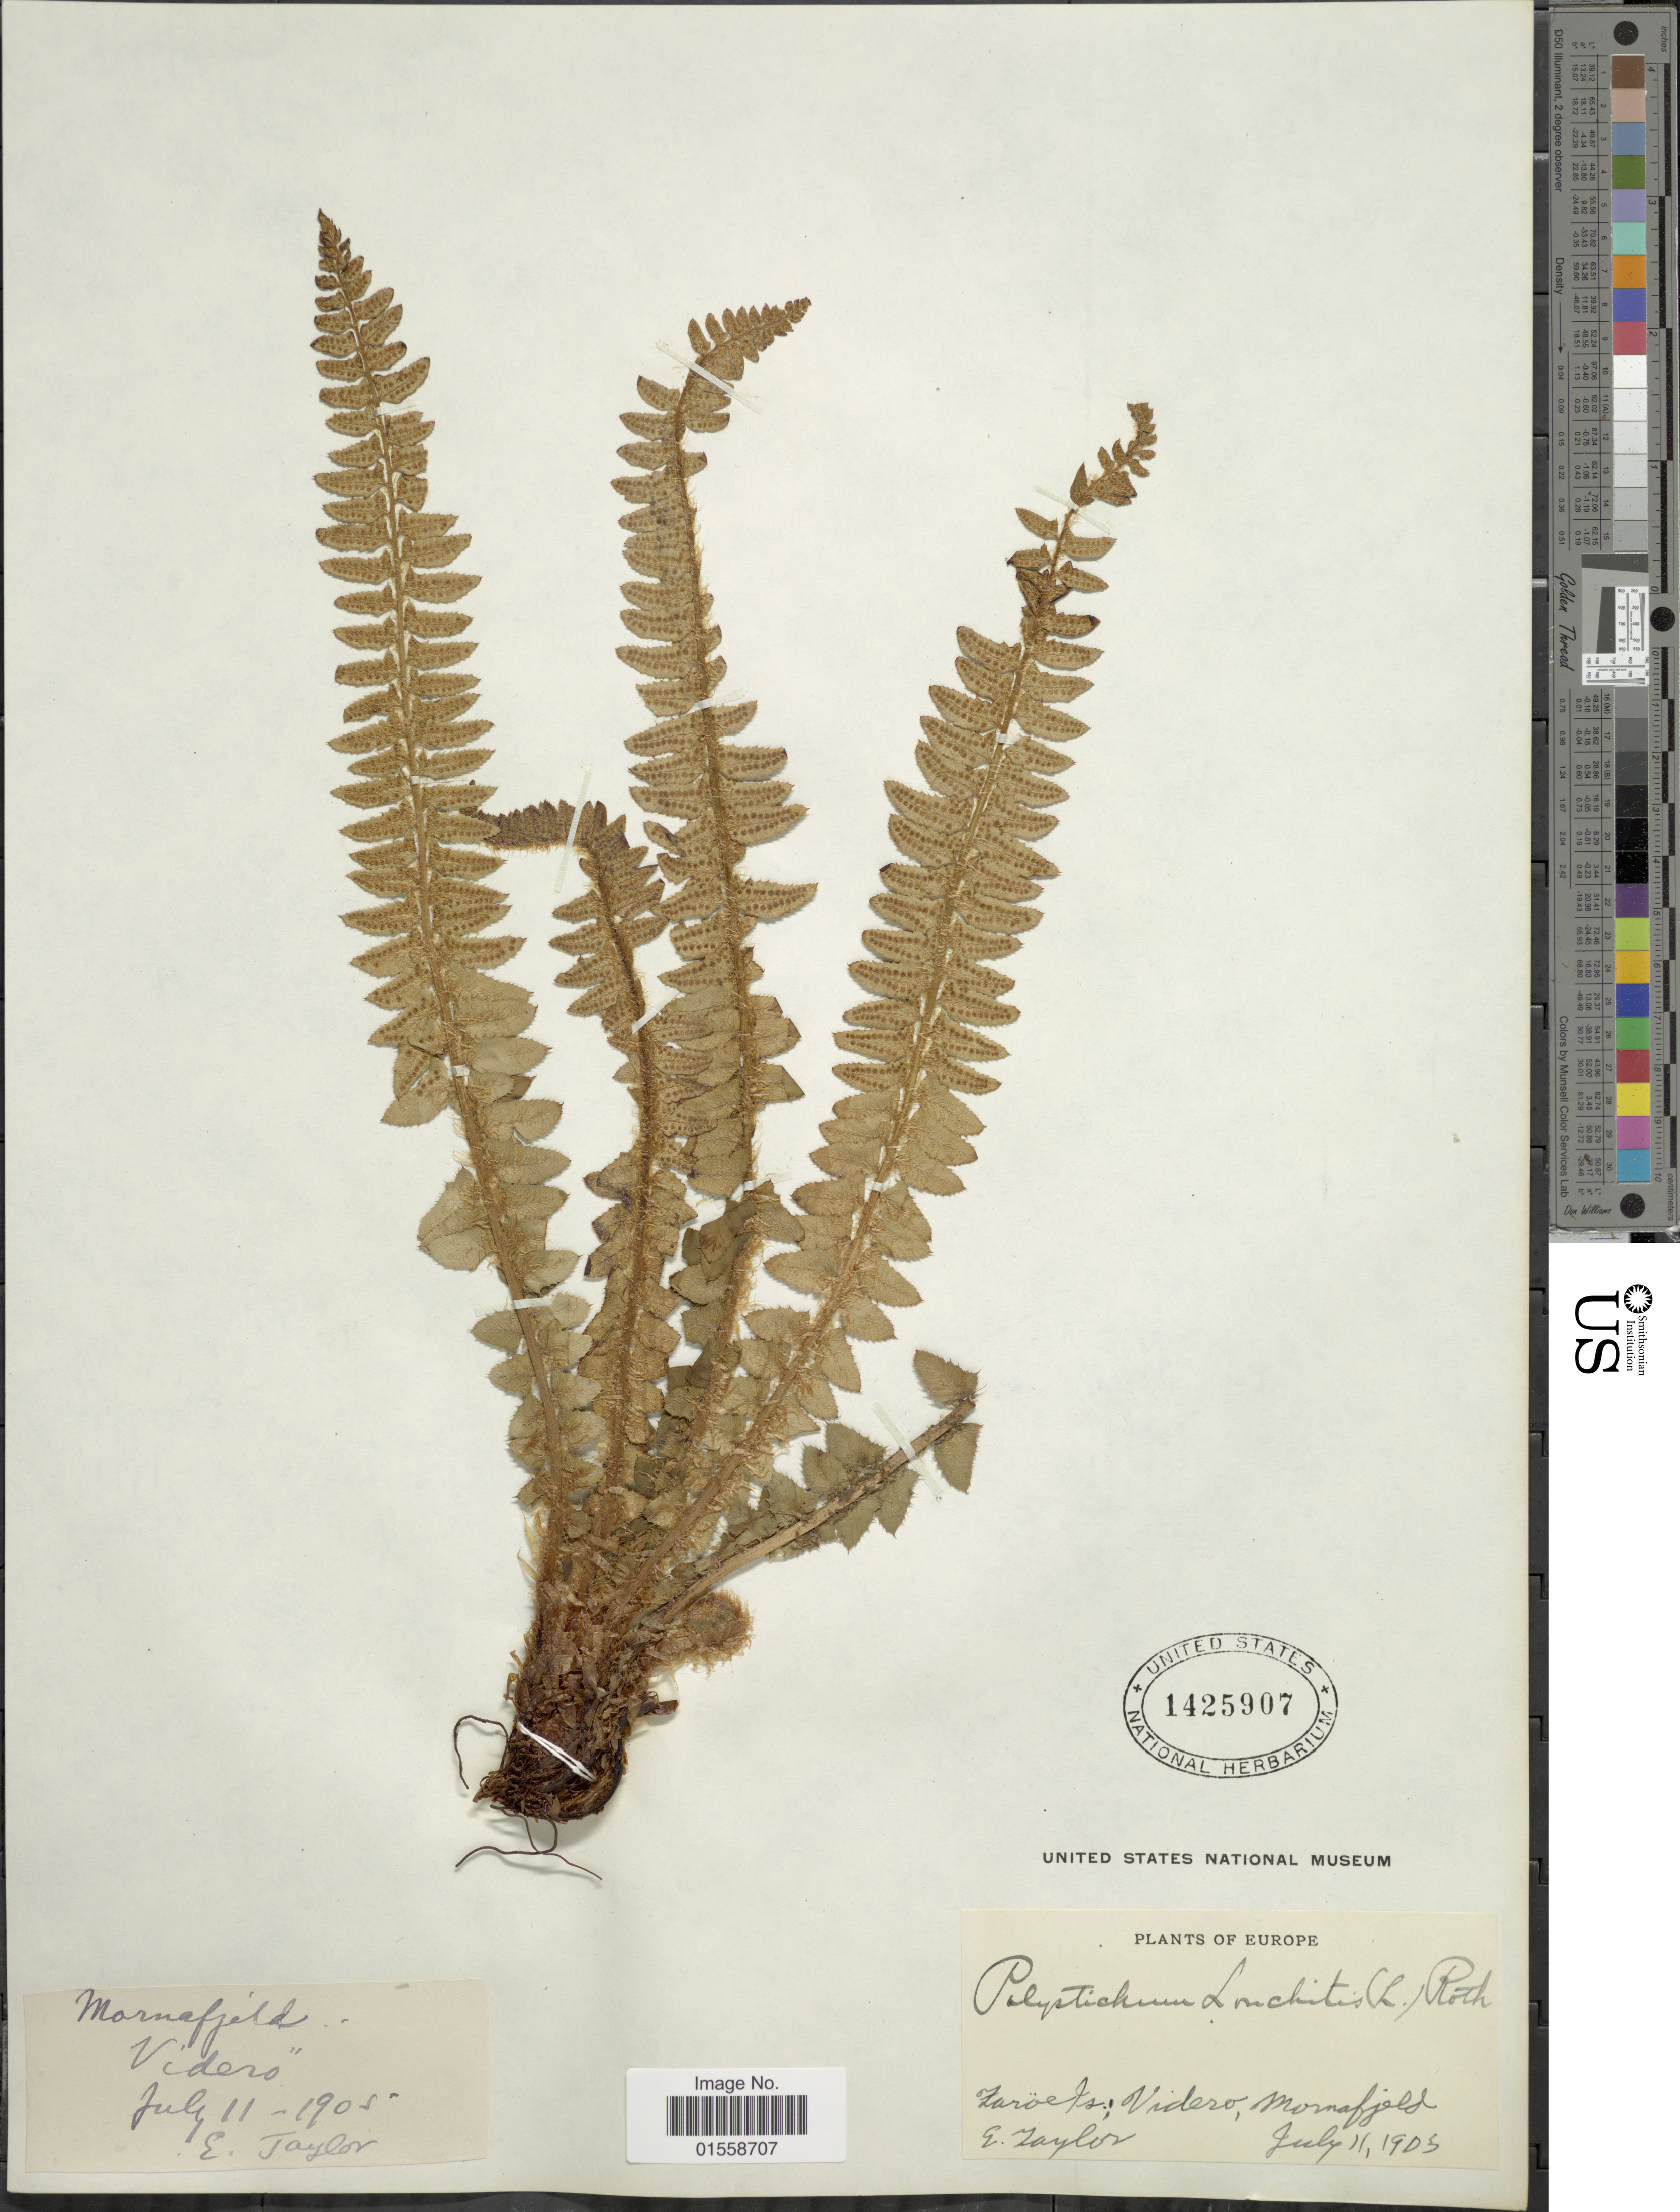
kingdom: Plantae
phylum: Tracheophyta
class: Polypodiopsida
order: Polypodiales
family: Dryopteridaceae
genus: Polystichum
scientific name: Polystichum lonchitis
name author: (Roth) L.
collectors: E. Taylor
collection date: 1905-07-11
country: Faroe Islands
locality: Europe, Zaroefs: Videro, Mornafjeld. Norðoyar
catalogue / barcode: US 1425907